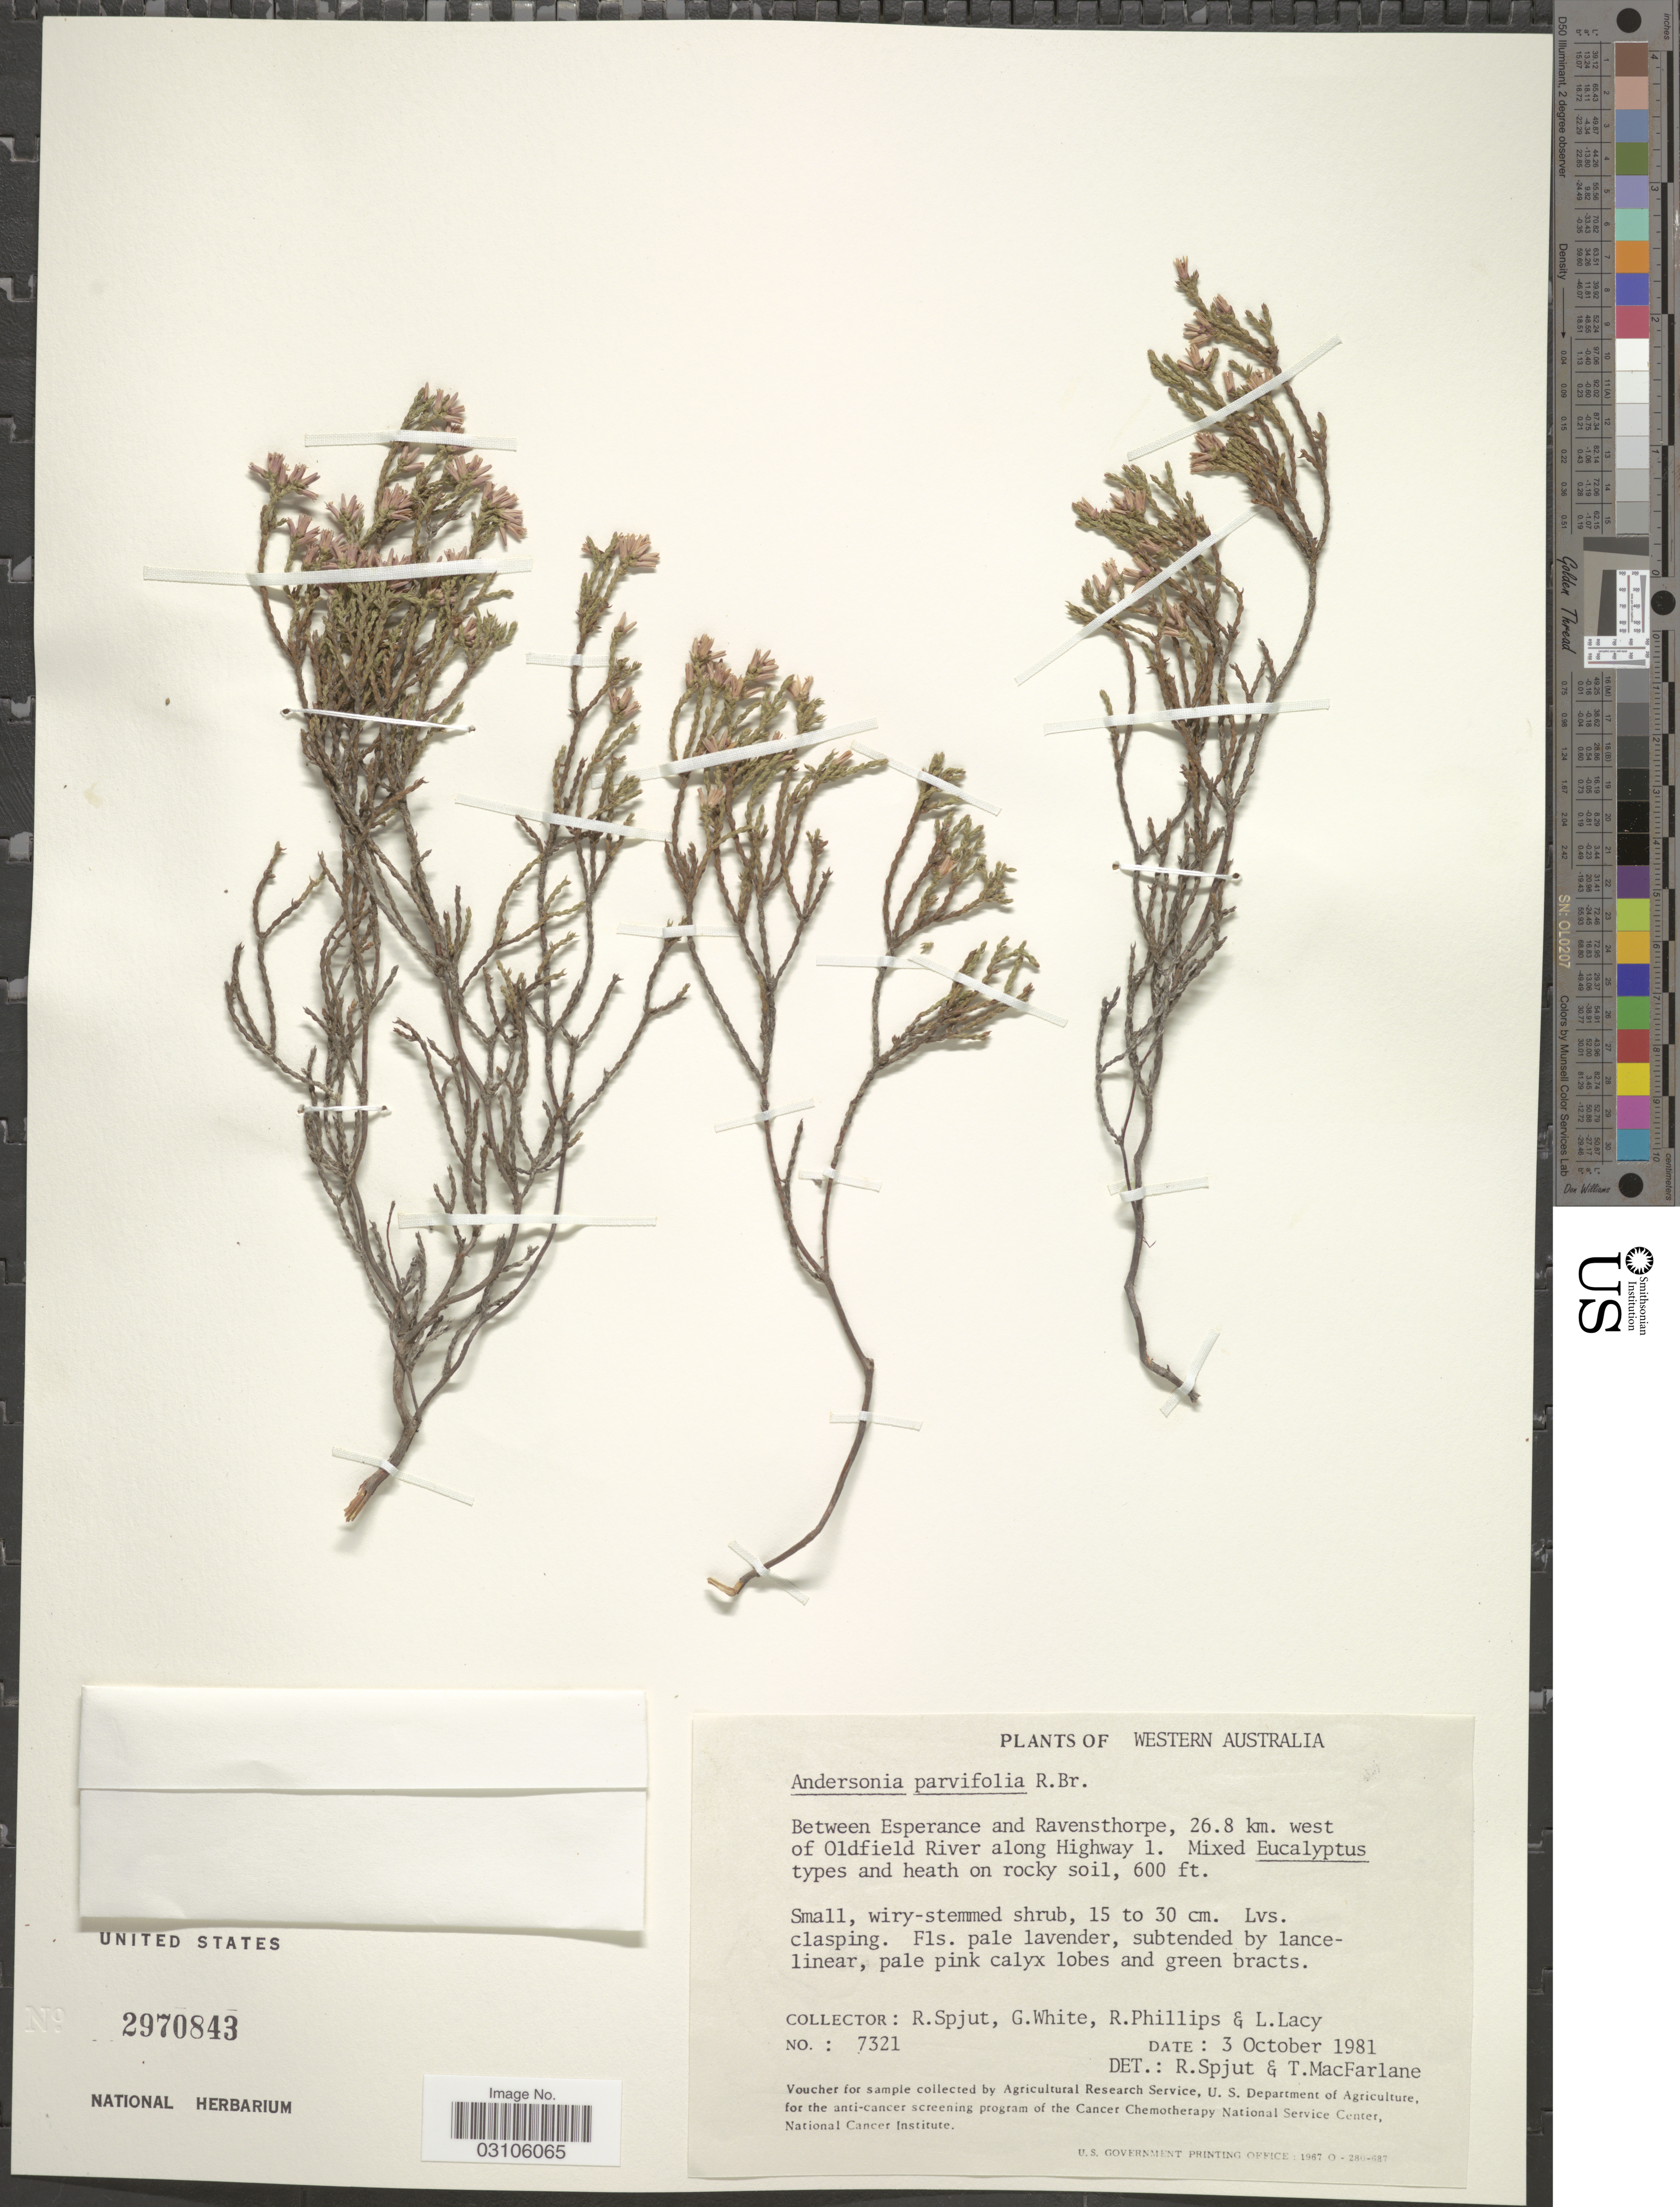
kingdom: Plantae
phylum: Tracheophyta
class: Magnoliopsida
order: Ericales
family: Ericaceae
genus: Andersonia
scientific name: Andersonia parvifolia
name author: R. Br.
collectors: R. Spjut, G. White, R. Phillips & L. Lacy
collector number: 7321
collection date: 1981-10-03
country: Australia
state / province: Western Australia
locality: Between Esperance and Ravensthorpe, 26.8 km. west of Oldfield River along Highway 1.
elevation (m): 183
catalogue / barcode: US 2970843